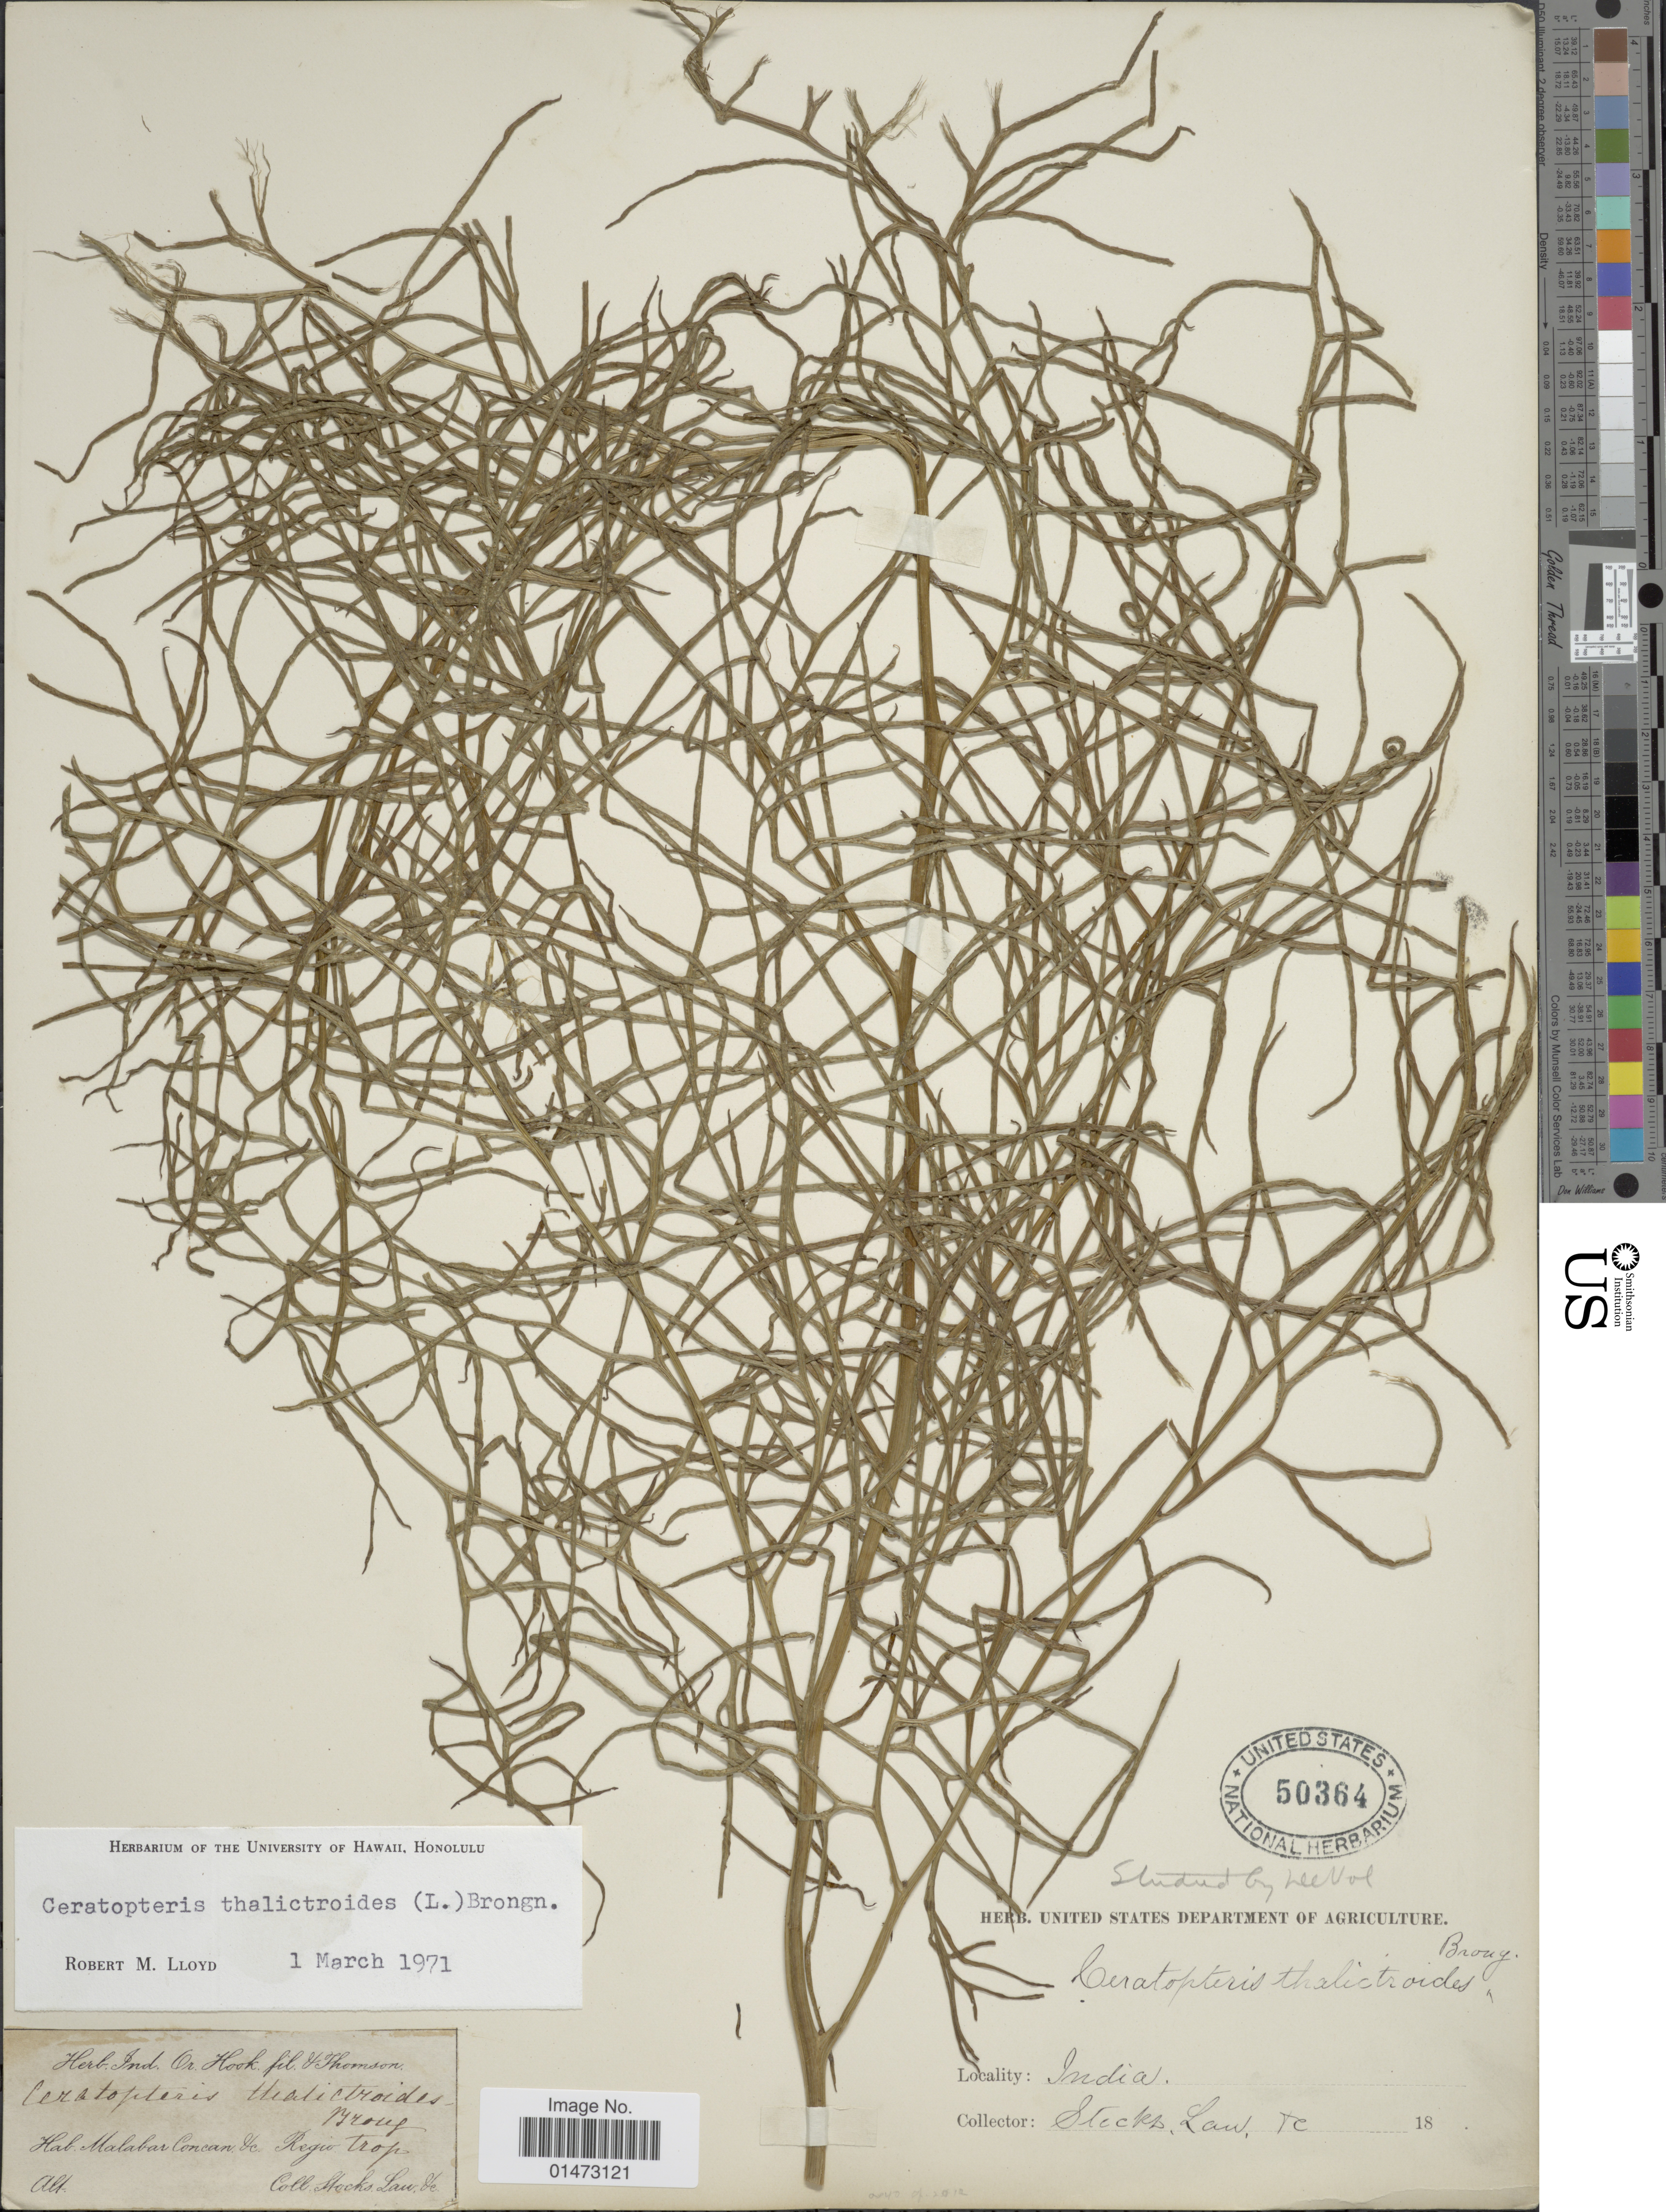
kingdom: Plantae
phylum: Tracheophyta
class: Polypodiopsida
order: Polypodiales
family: Pteridaceae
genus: Ceratopteris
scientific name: Ceratopteris thalictroides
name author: (L.) Brongn.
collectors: Stocks, -- & -. Law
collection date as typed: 18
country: India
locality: Malabar Concan Vc. Regio trop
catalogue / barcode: US 50364